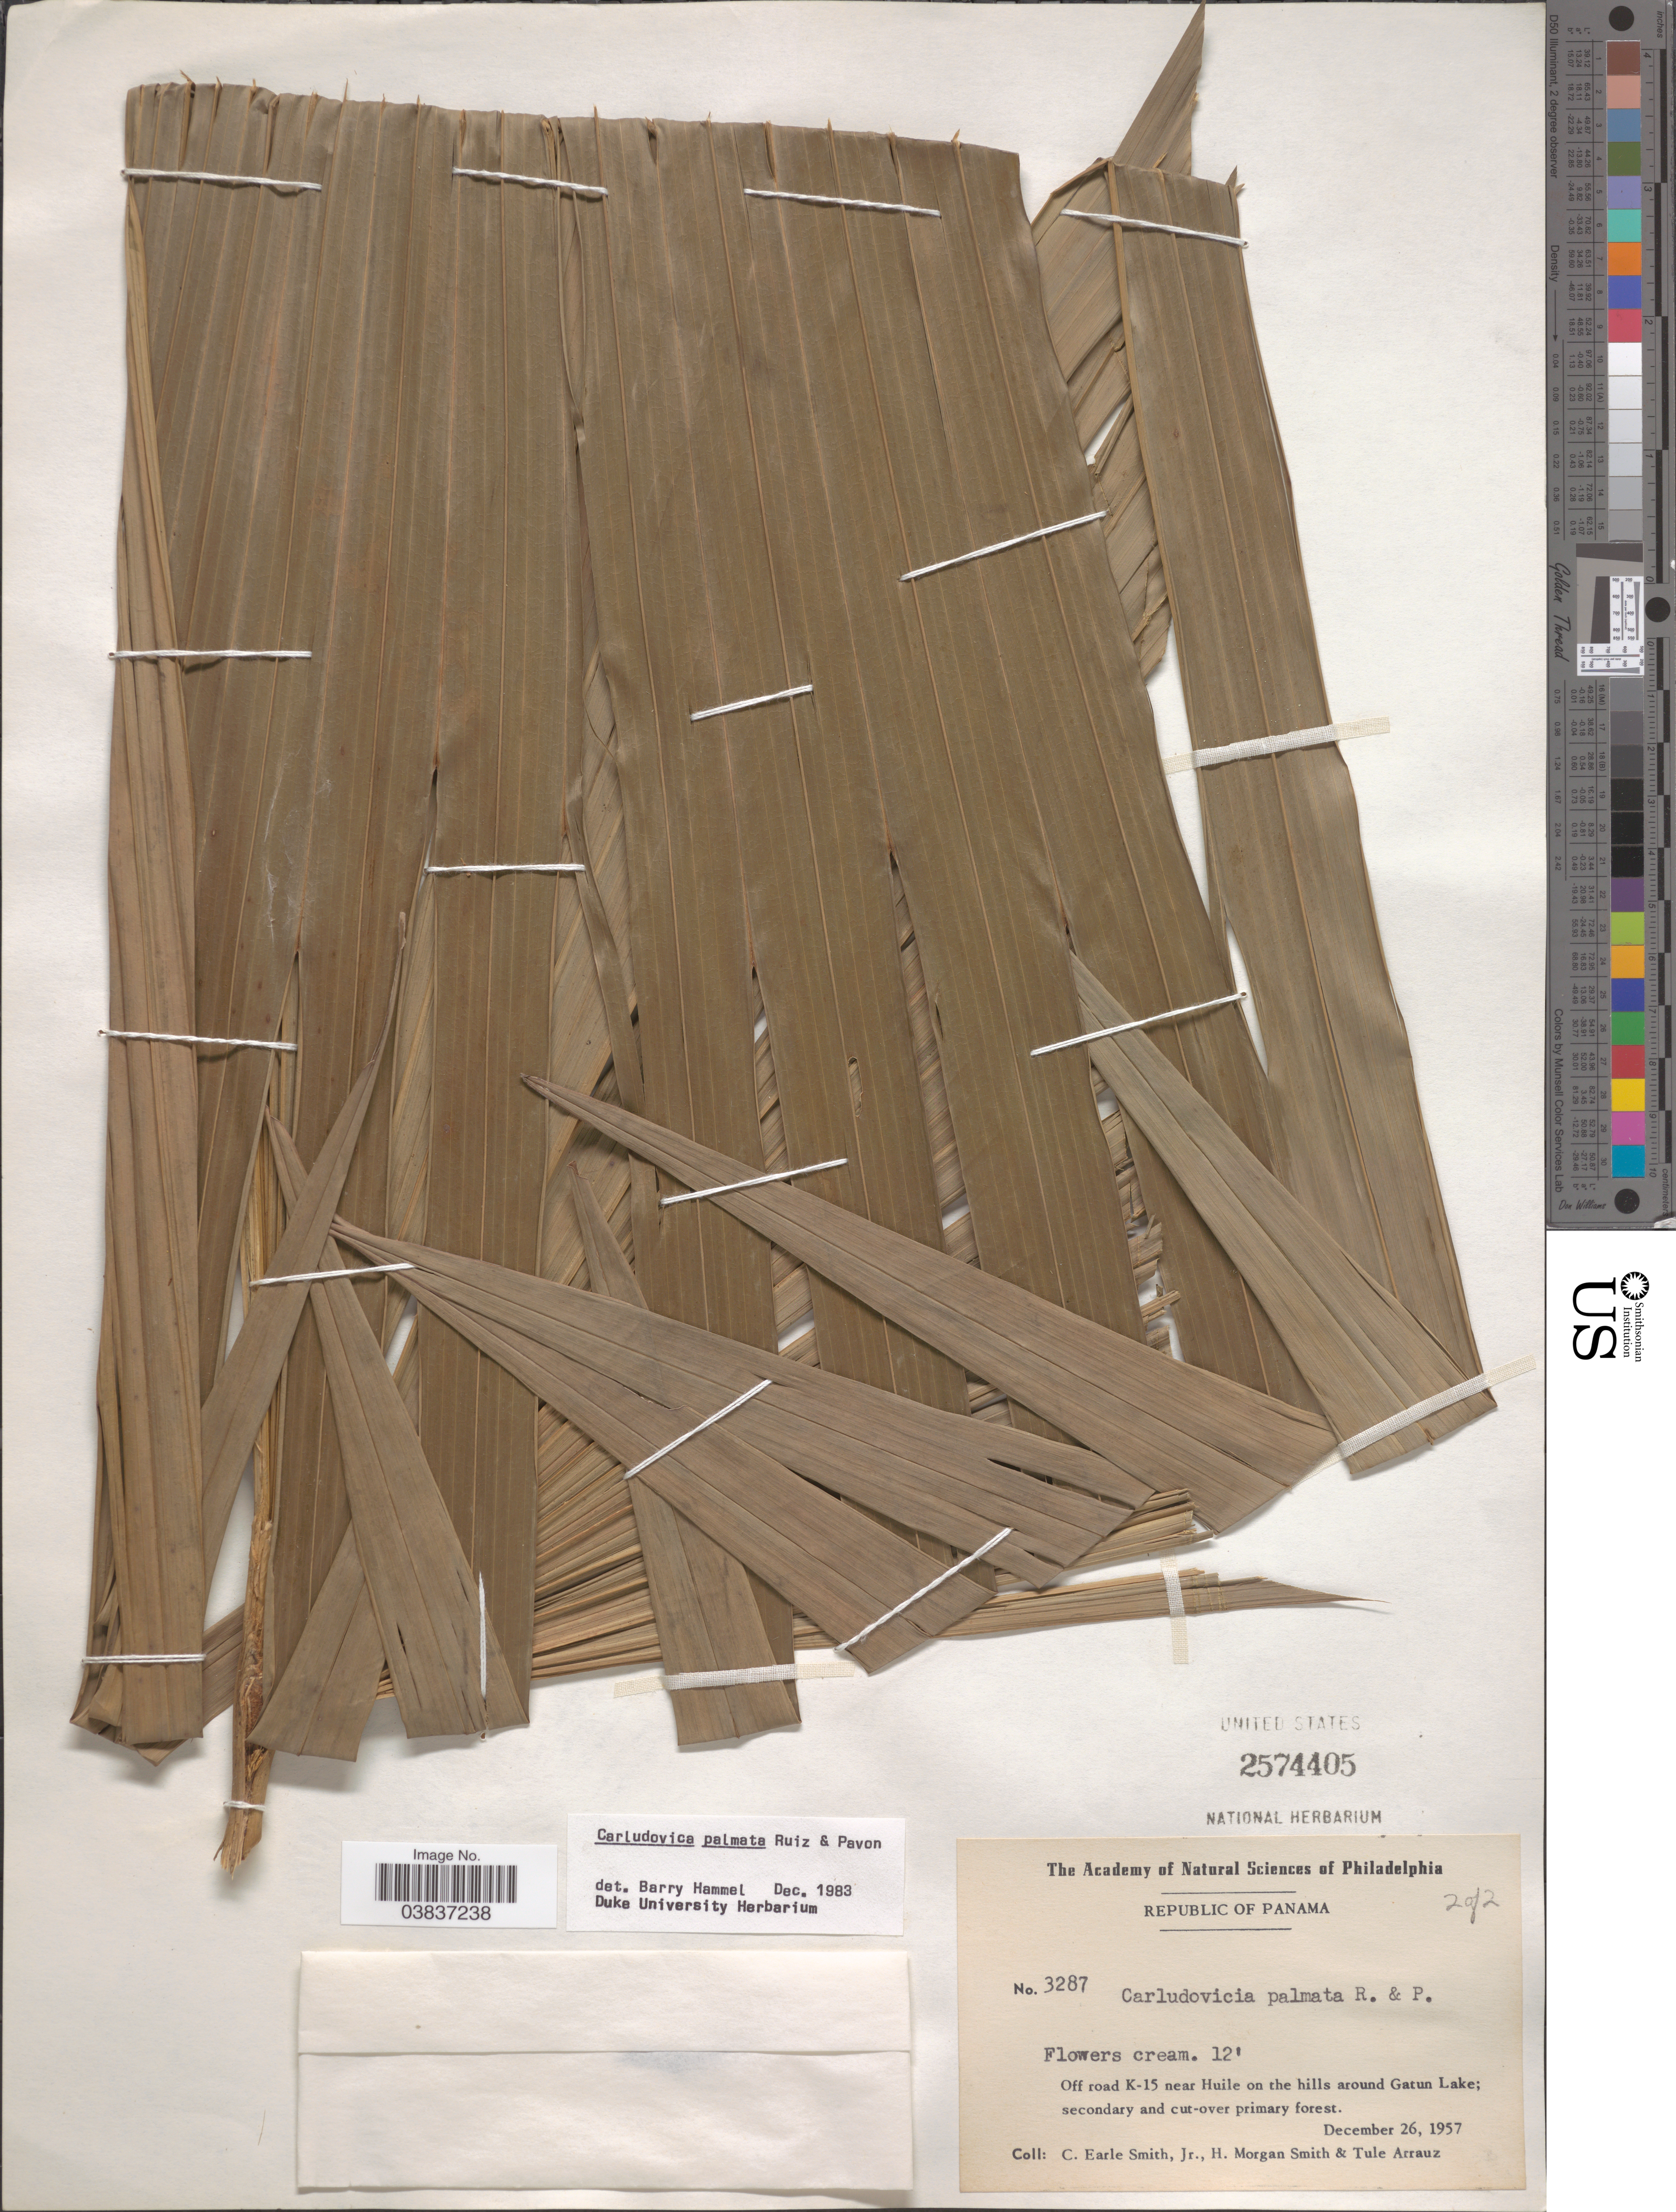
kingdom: Plantae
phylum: Tracheophyta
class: Liliopsida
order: Pandanales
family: Cyclanthaceae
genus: Carludovica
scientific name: Carludovica palmata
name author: Ruiz & Pav.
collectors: C. E. Smith Jr., H. M. Smith & T. Arrauz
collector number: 3287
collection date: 1957-12-26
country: Panama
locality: Off road K-15 near Huile on the hills around Gatun Lake.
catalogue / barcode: US 2574405